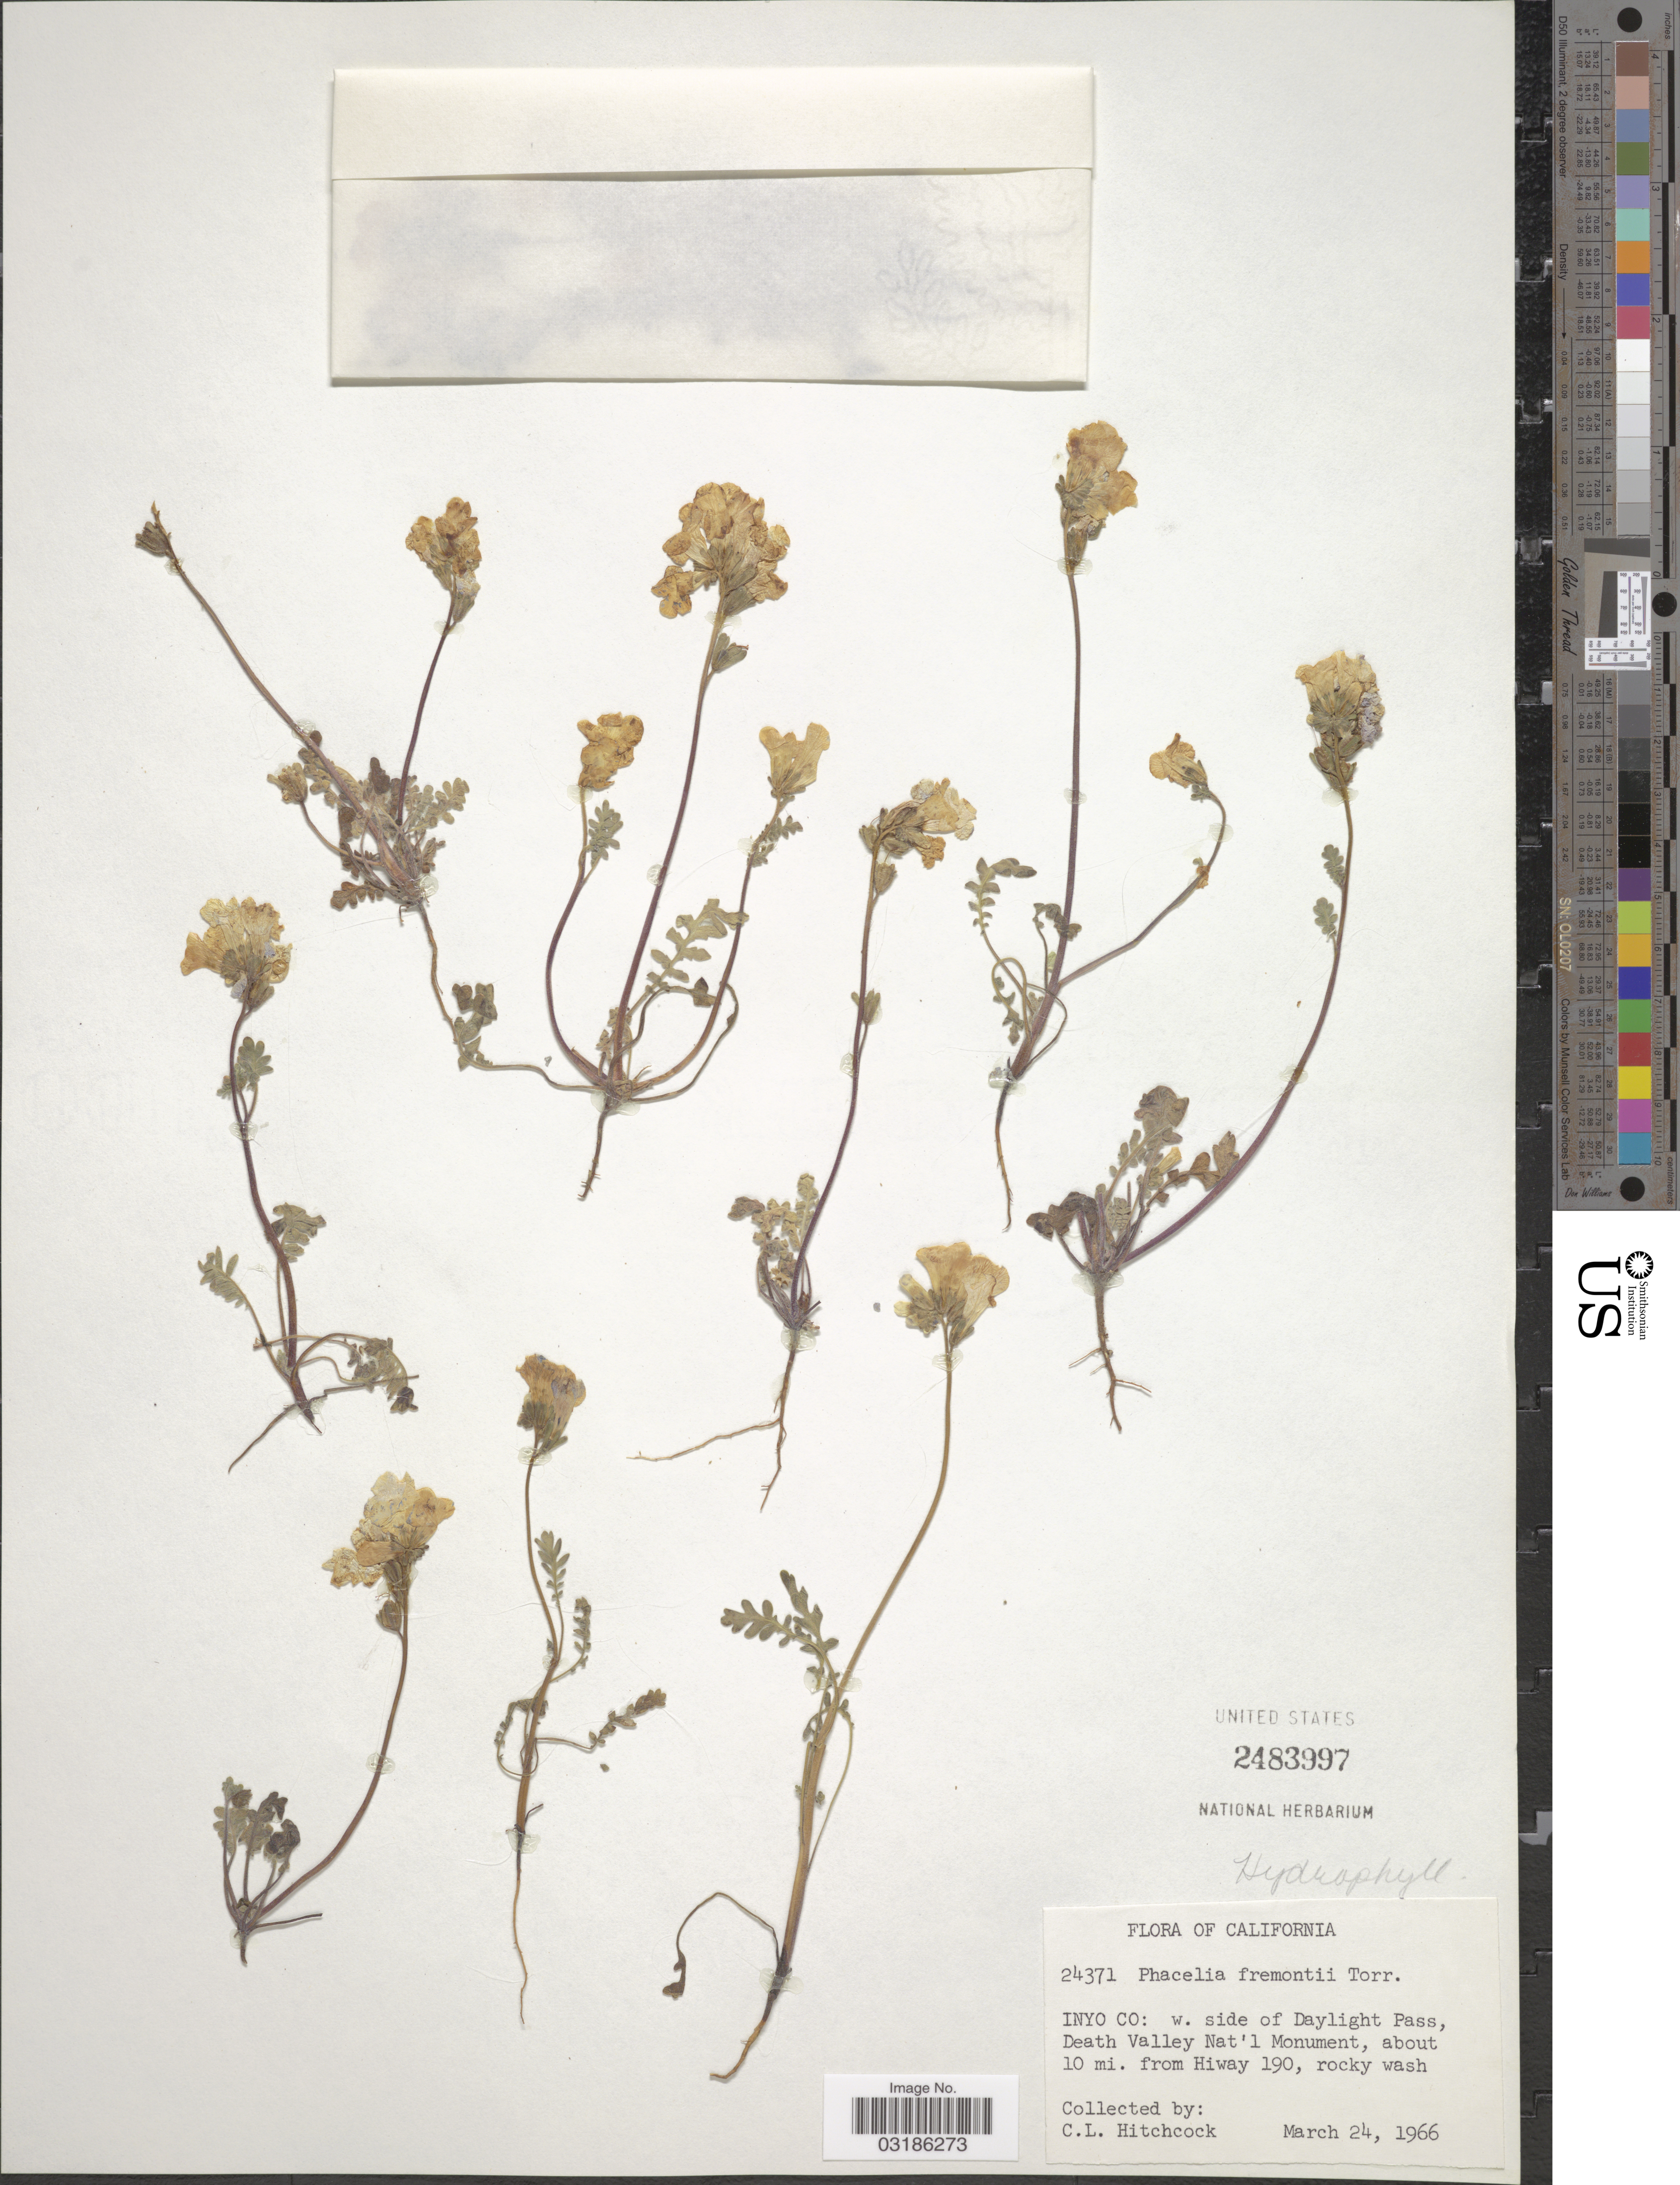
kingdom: Plantae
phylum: Tracheophyta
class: Magnoliopsida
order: Boraginales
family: Hydrophyllaceae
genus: Phacelia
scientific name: Phacelia fremontii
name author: Torr.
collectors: C. L. Hitchcock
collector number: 24371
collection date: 1966-03-24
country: United States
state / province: California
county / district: Inyo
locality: Inyo Co: w. side of Daylight Pass, Death Valley Nat'l Monument, about 10 mi. from Hiway 190.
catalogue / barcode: US 2483997